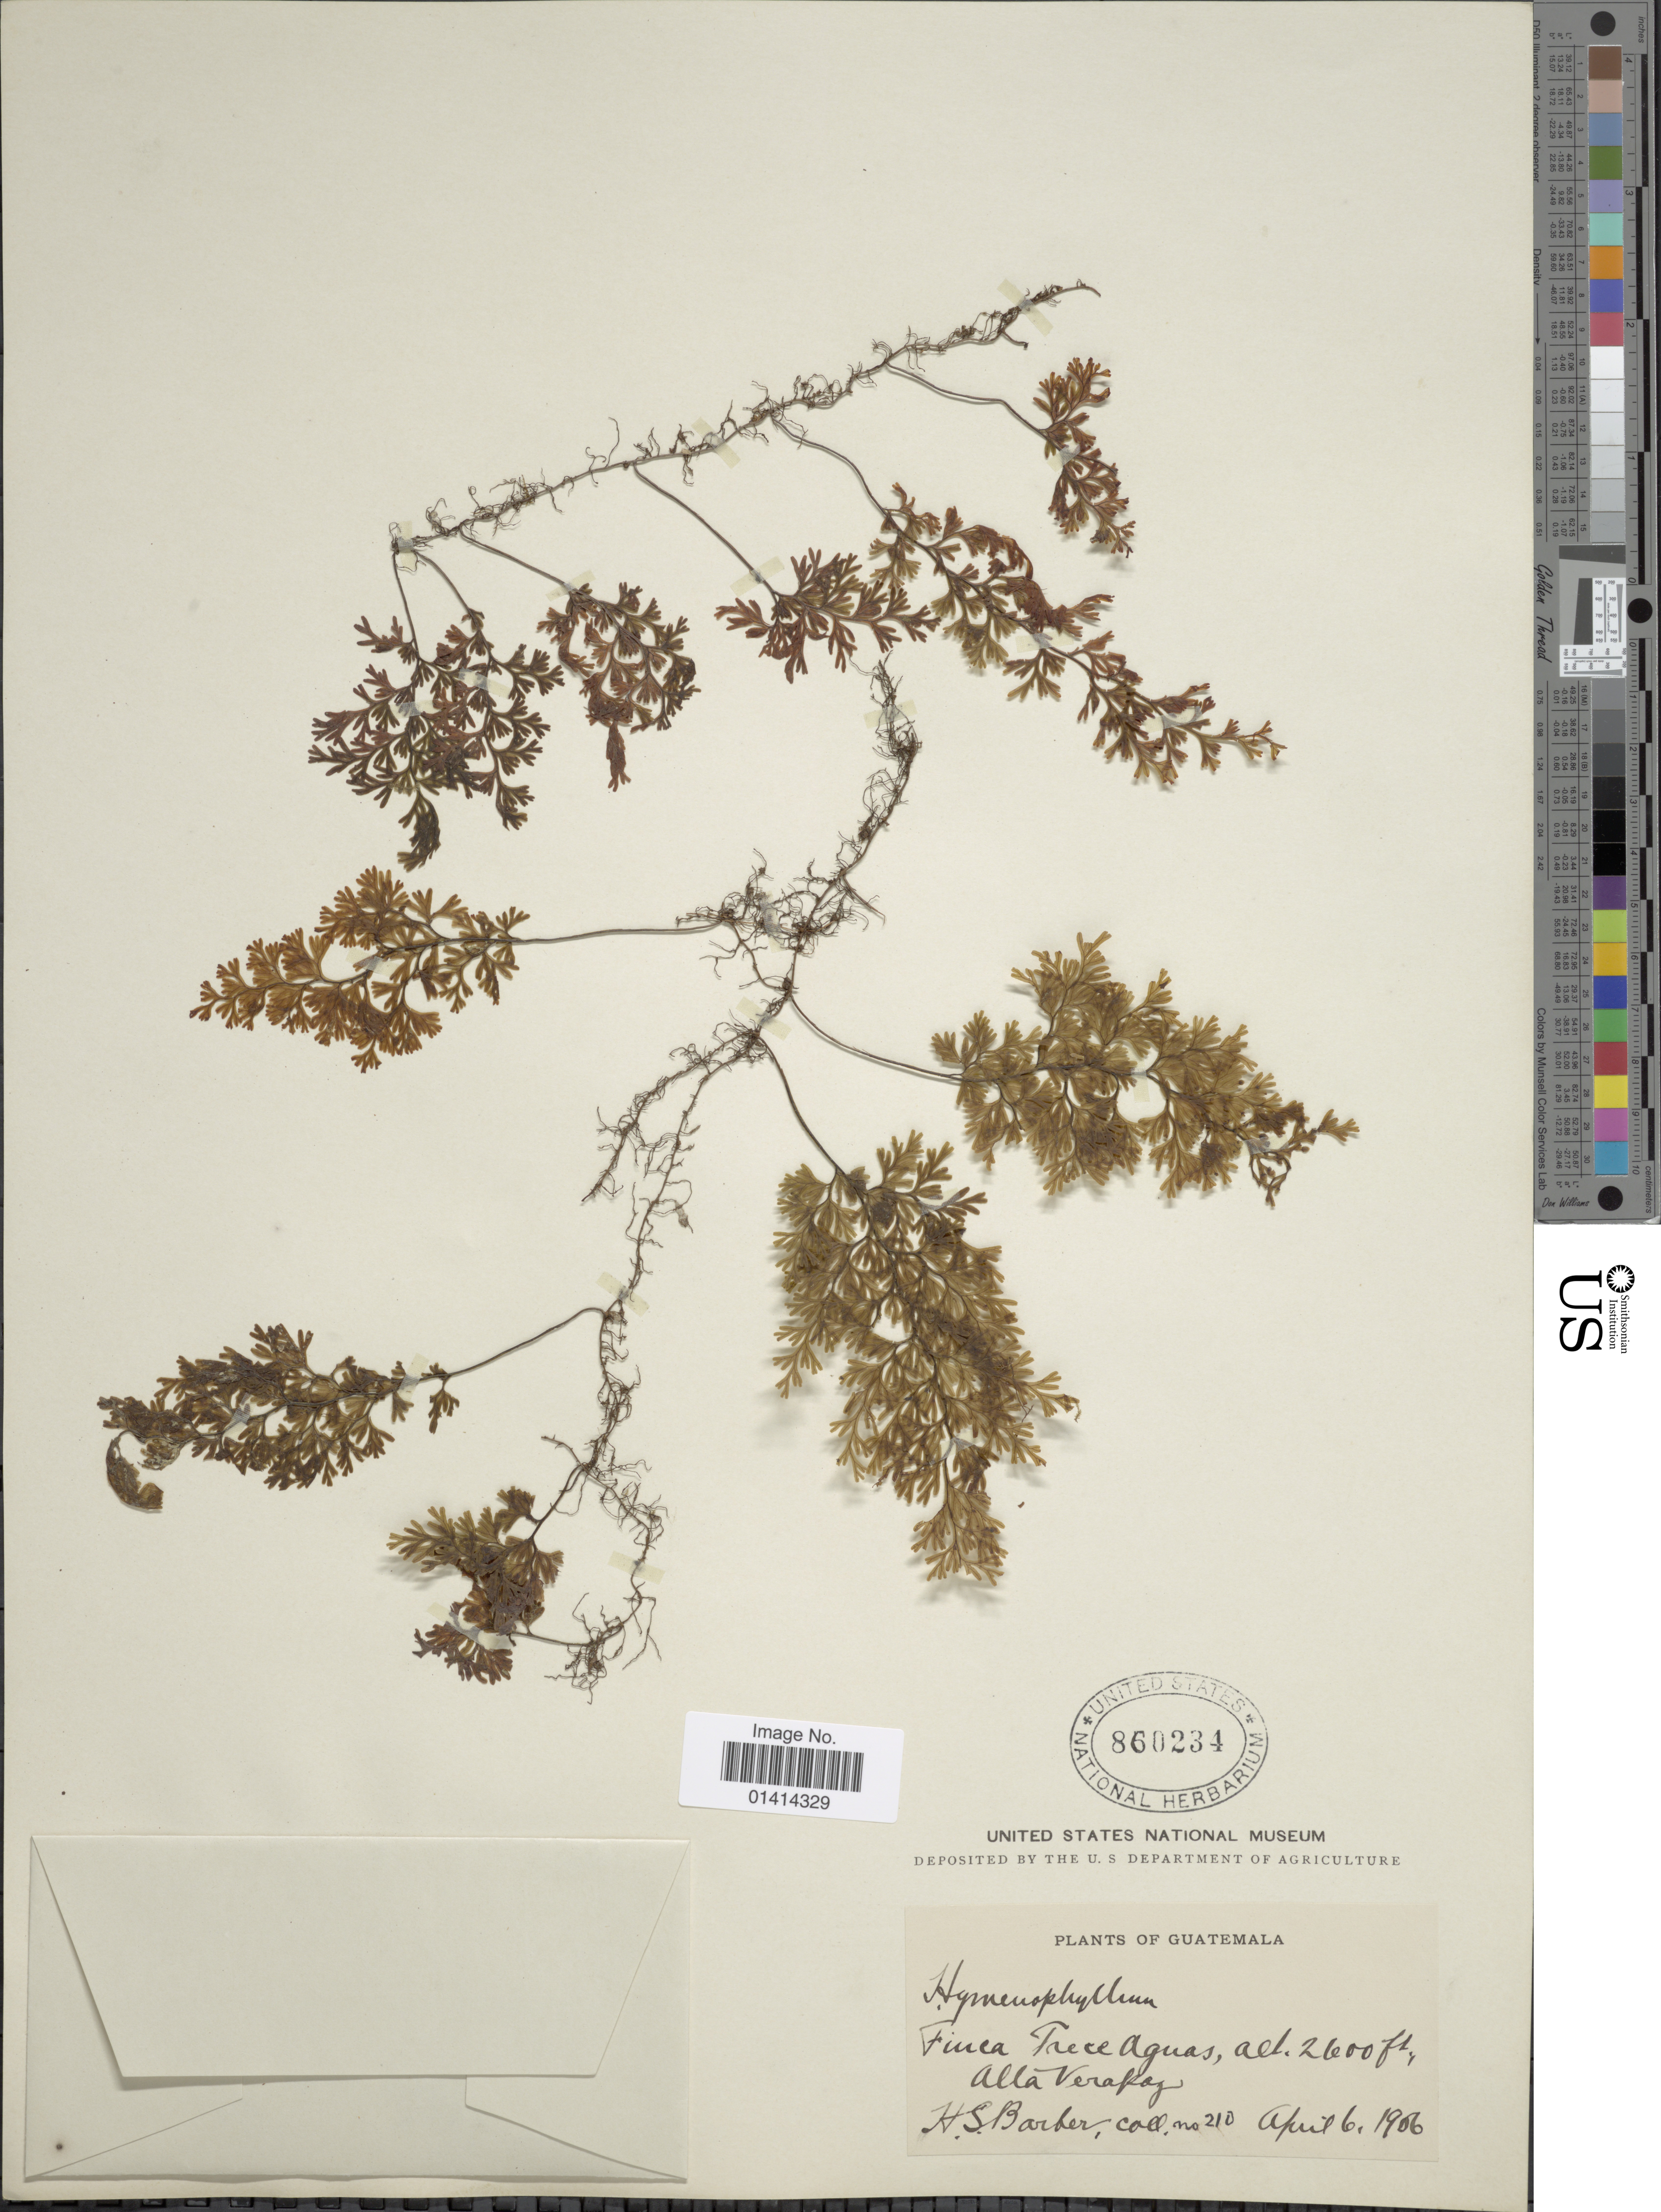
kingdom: Plantae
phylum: Tracheophyta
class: Polypodiopsida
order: Hymenophyllales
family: Hymenophyllaceae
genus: Hymenophyllum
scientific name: Hymenophyllum polyanthos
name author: (Sw.) Sw.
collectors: H. G. Barker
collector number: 210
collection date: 1906-04-06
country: Guatemala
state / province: Alta Verapaz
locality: Finca Trece Aguas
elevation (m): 792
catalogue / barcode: US 860234